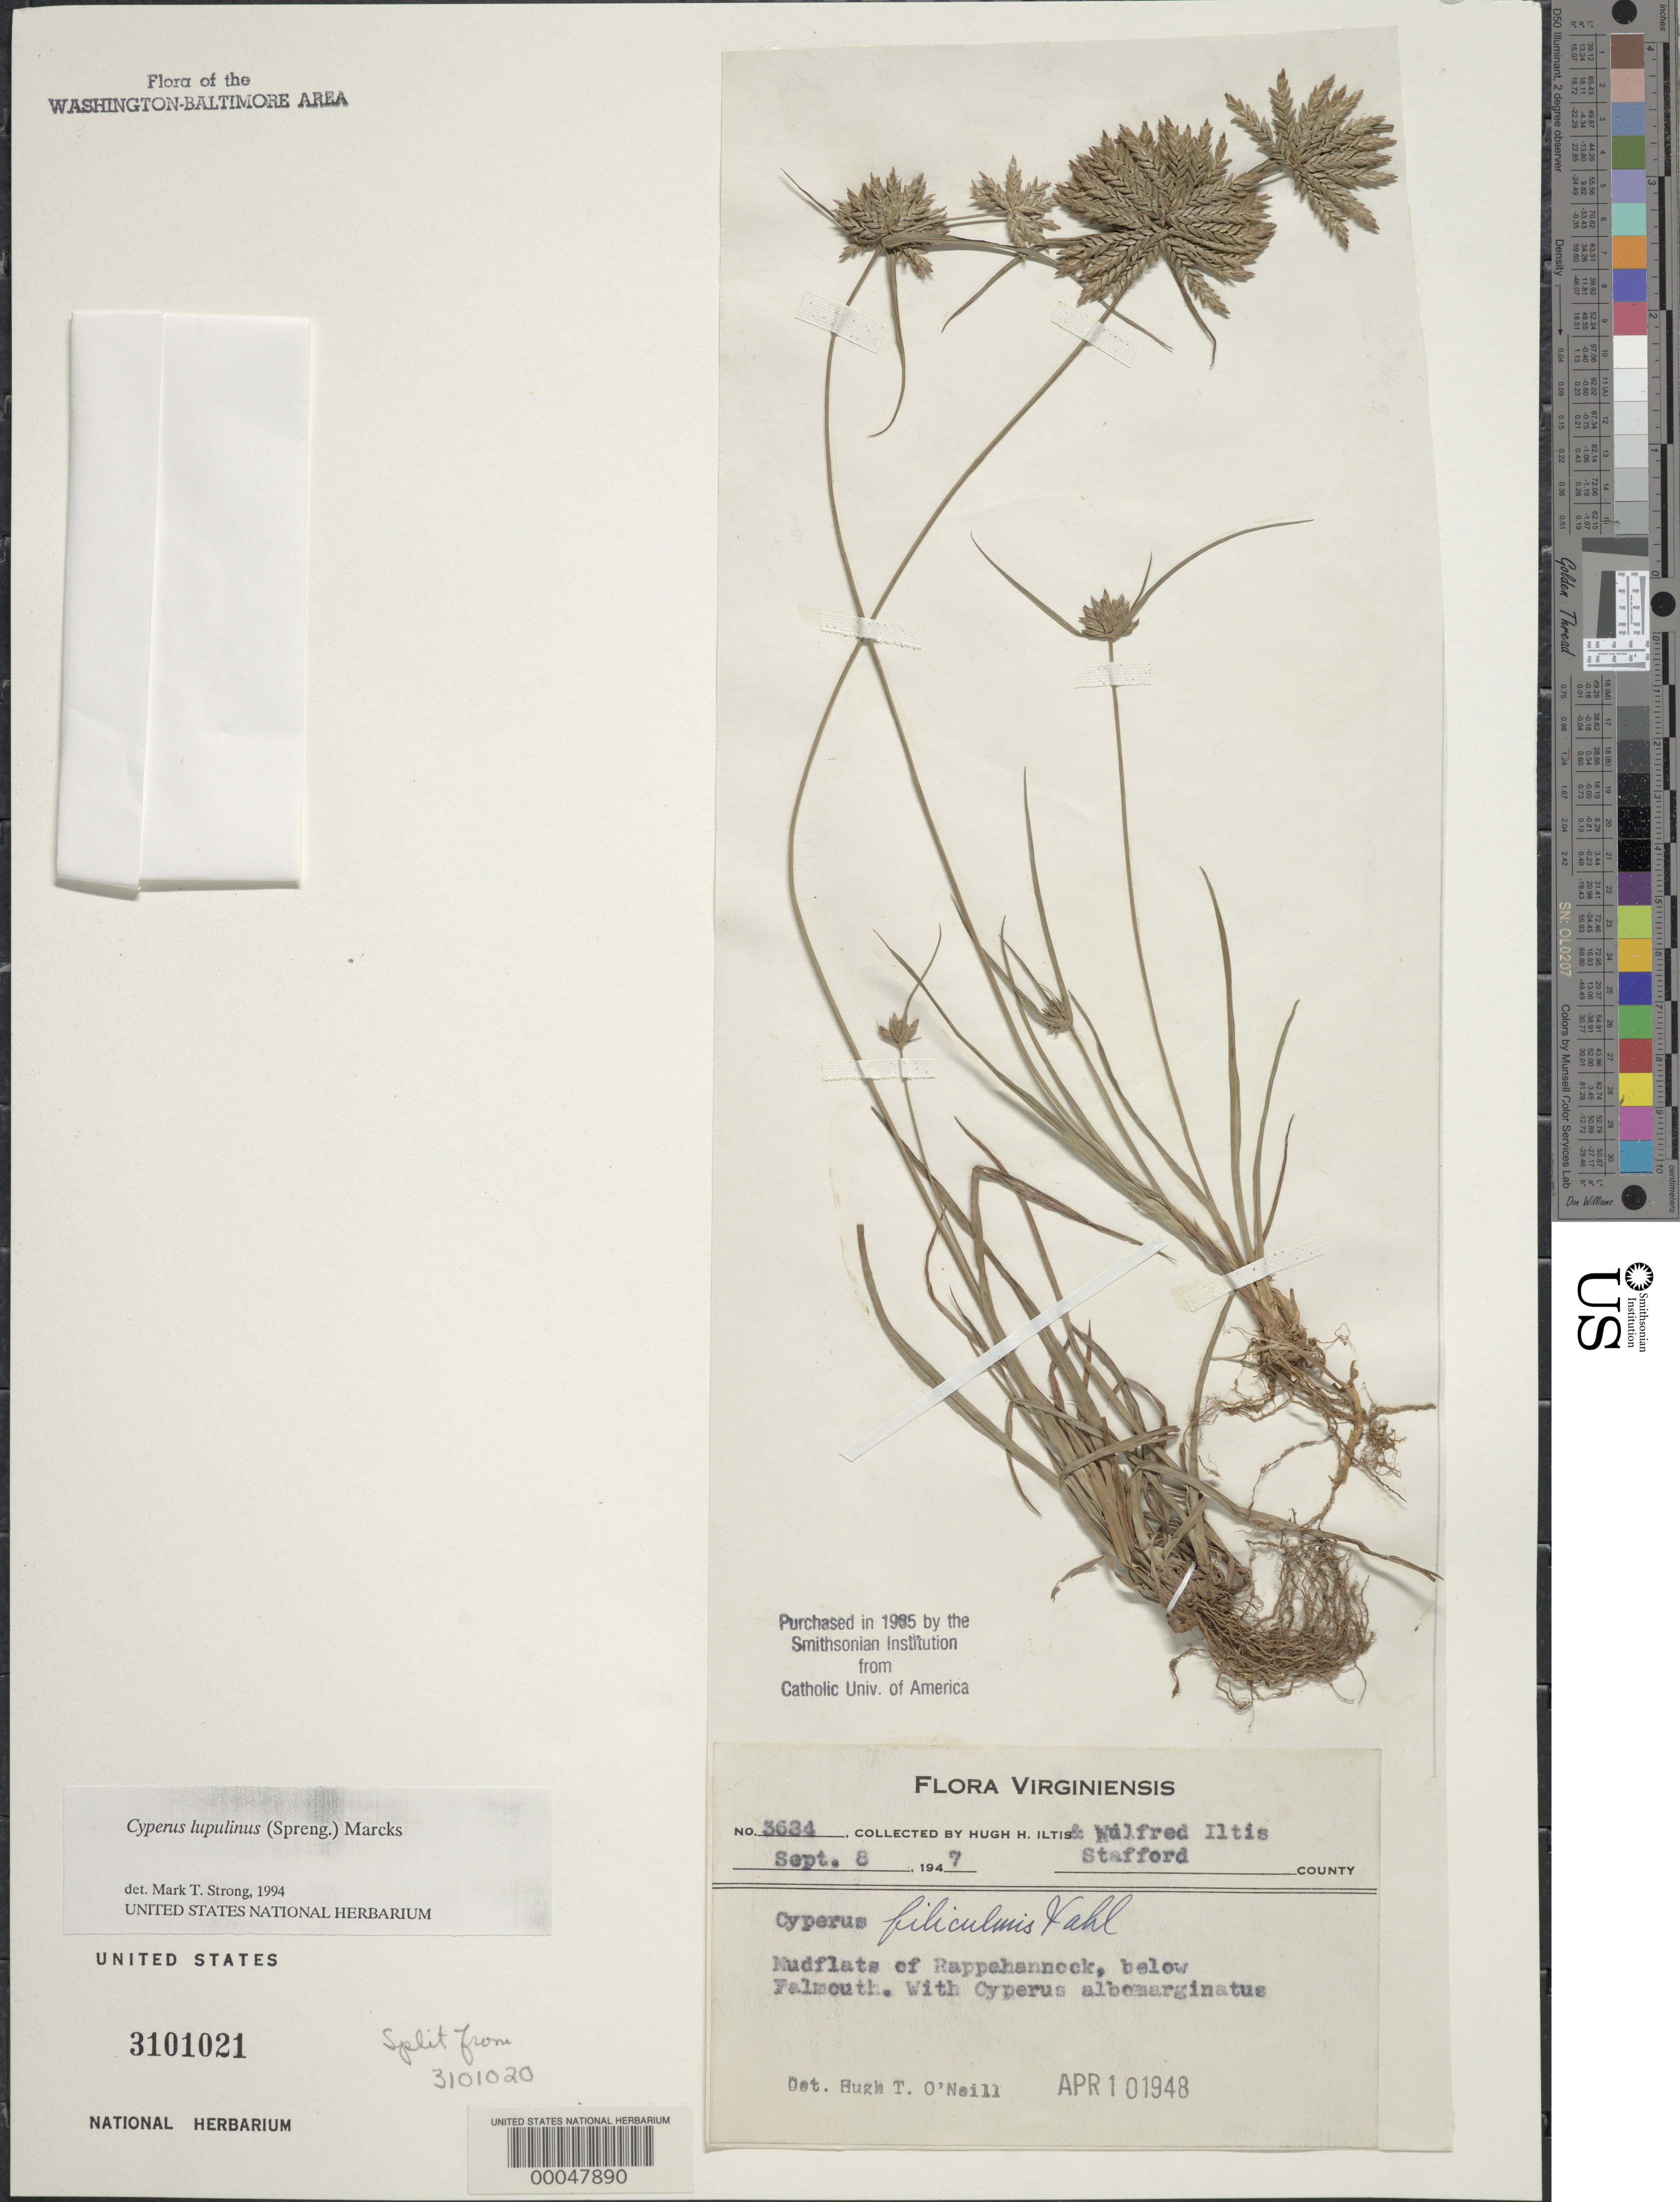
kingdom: Plantae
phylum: Tracheophyta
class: Liliopsida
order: Poales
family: Cyperaceae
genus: Cyperus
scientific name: Cyperus lupulinus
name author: (Spreng.) Marcks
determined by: O'Neill, Hugh T.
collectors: H. H. Iltis & M. G. Iltis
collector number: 3634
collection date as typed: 08 Sep 1947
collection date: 1947-09-08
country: United States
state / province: Virginia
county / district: Stafford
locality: Below Falmouth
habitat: Mudflats of the Rappahannock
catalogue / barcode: US 3101021